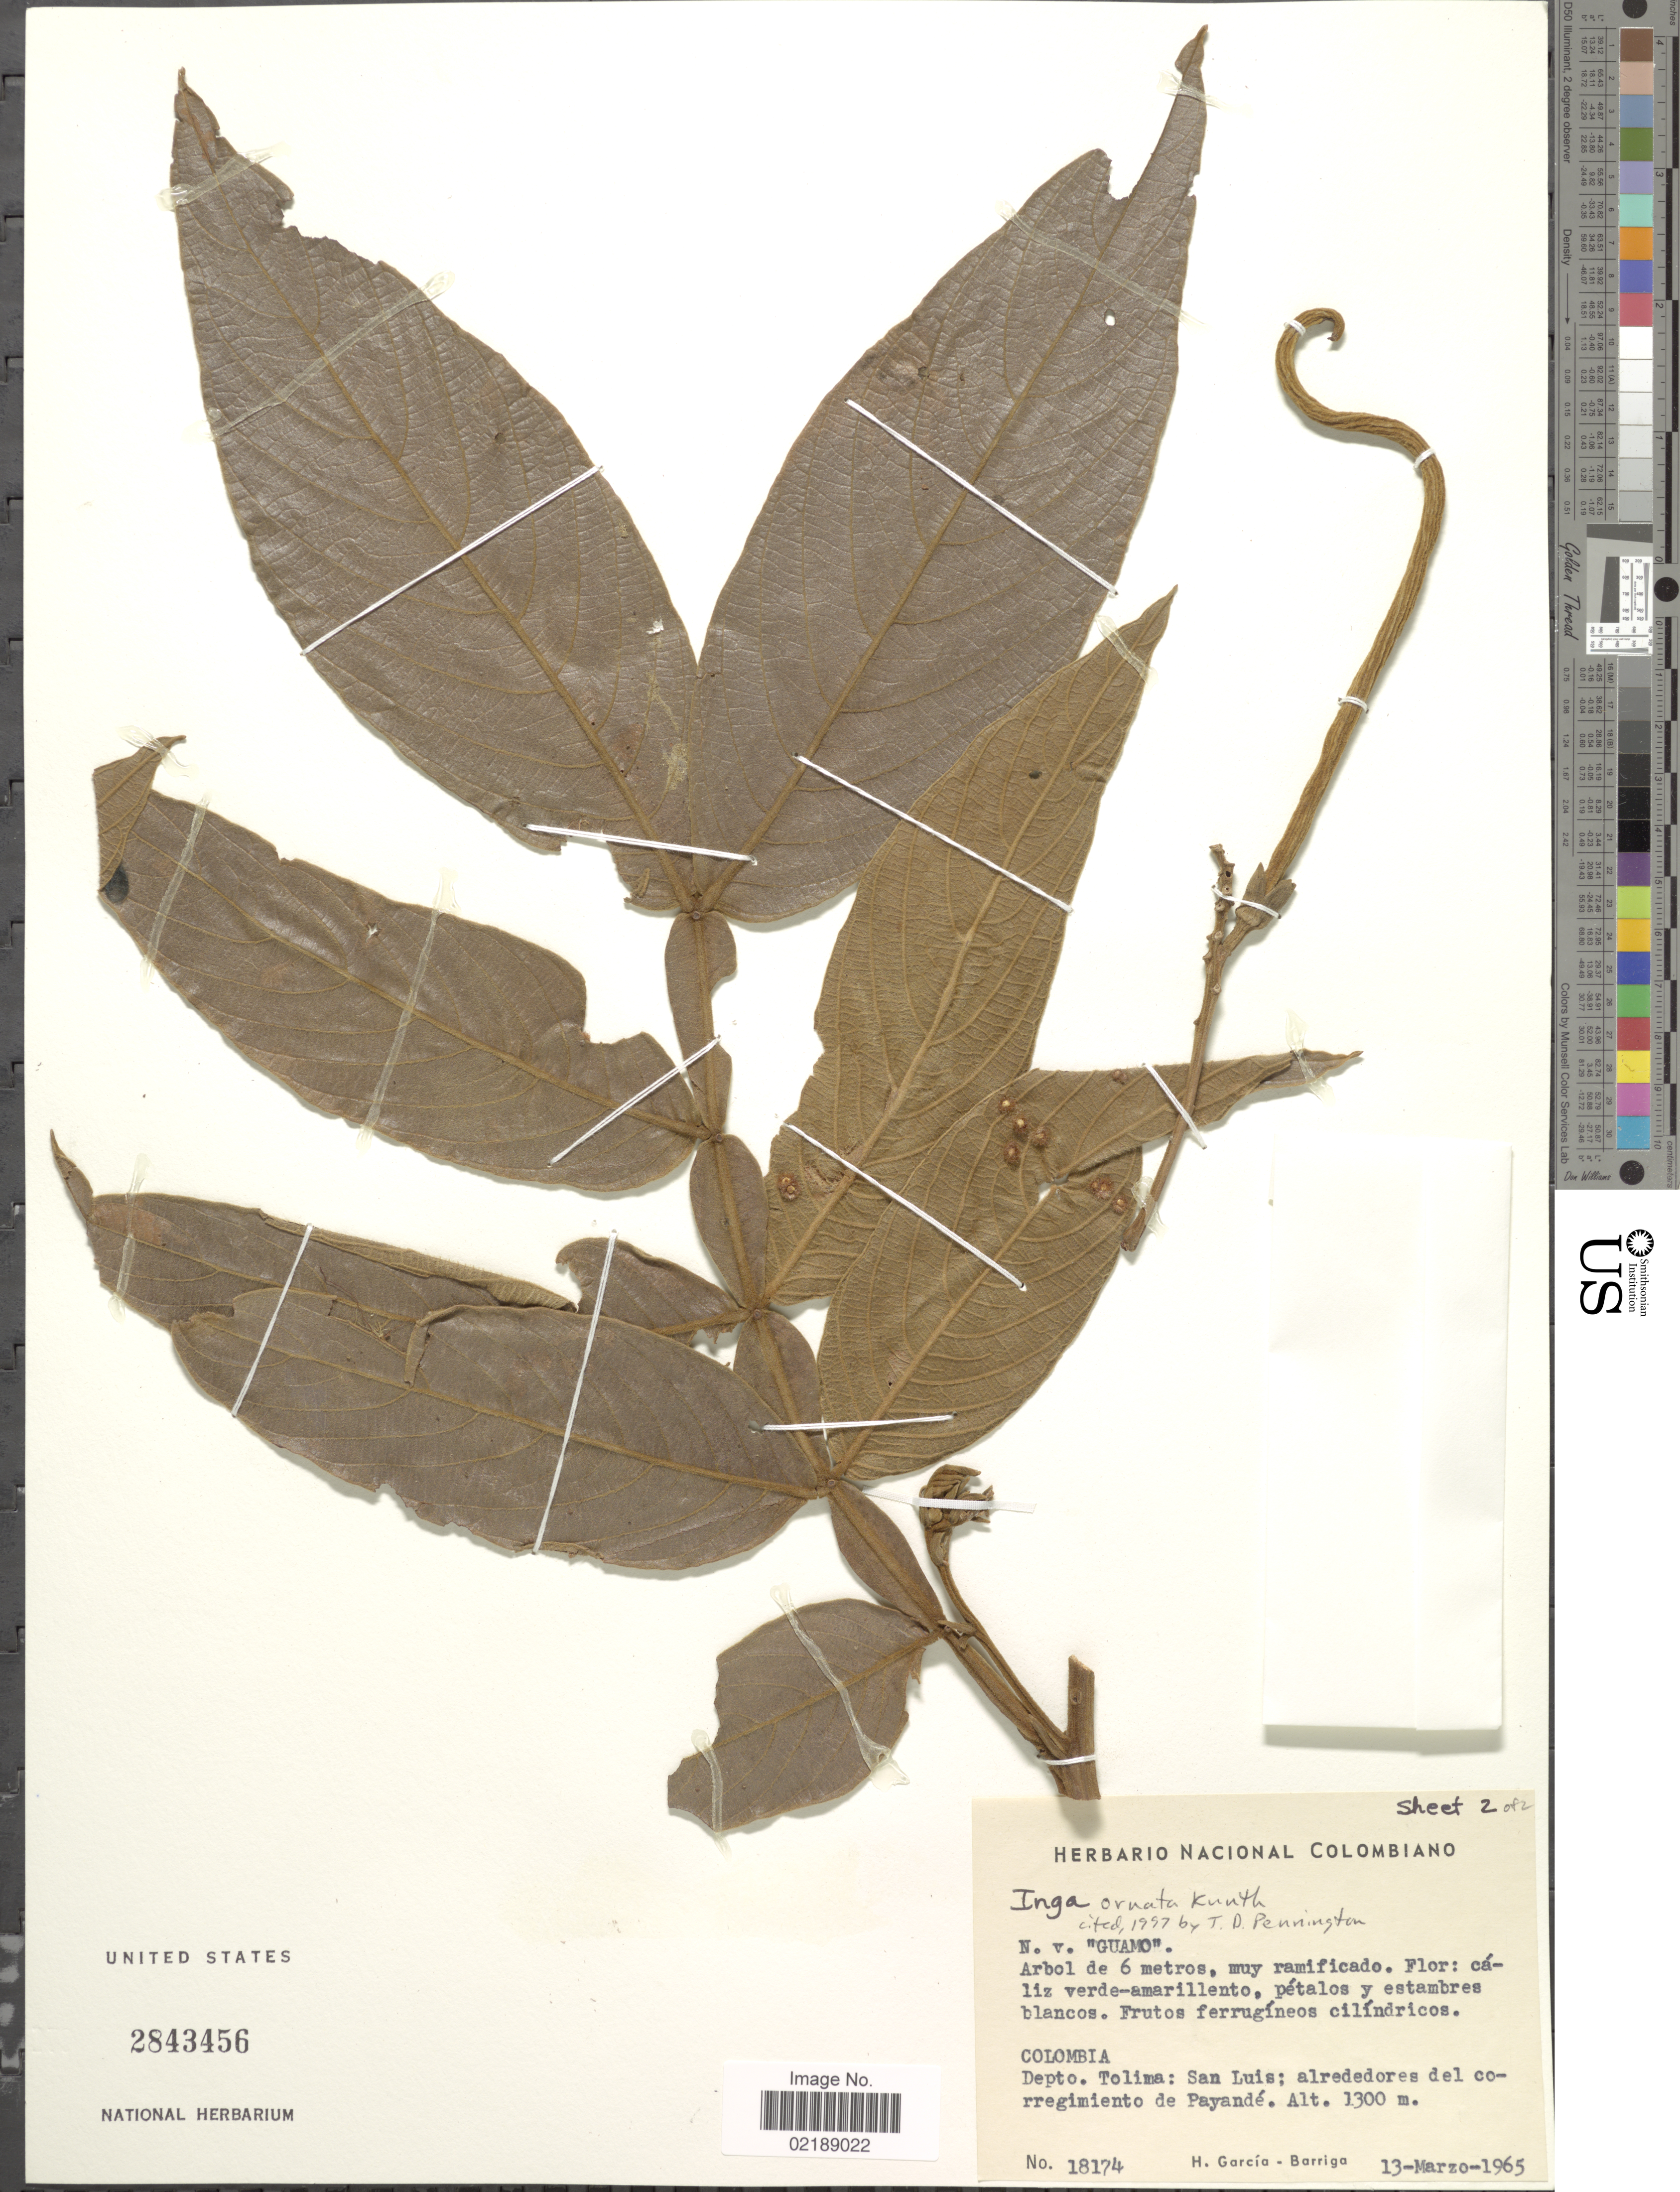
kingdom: Plantae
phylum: Tracheophyta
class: Magnoliopsida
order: Fabales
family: Fabaceae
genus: Inga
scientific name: Inga ornata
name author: Kunth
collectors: H. García Barriga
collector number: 18174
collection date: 1965-03-13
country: Colombia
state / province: Tolima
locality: San Luis, alrededores del corregimiento de Payande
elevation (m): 1300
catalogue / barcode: US 2843456